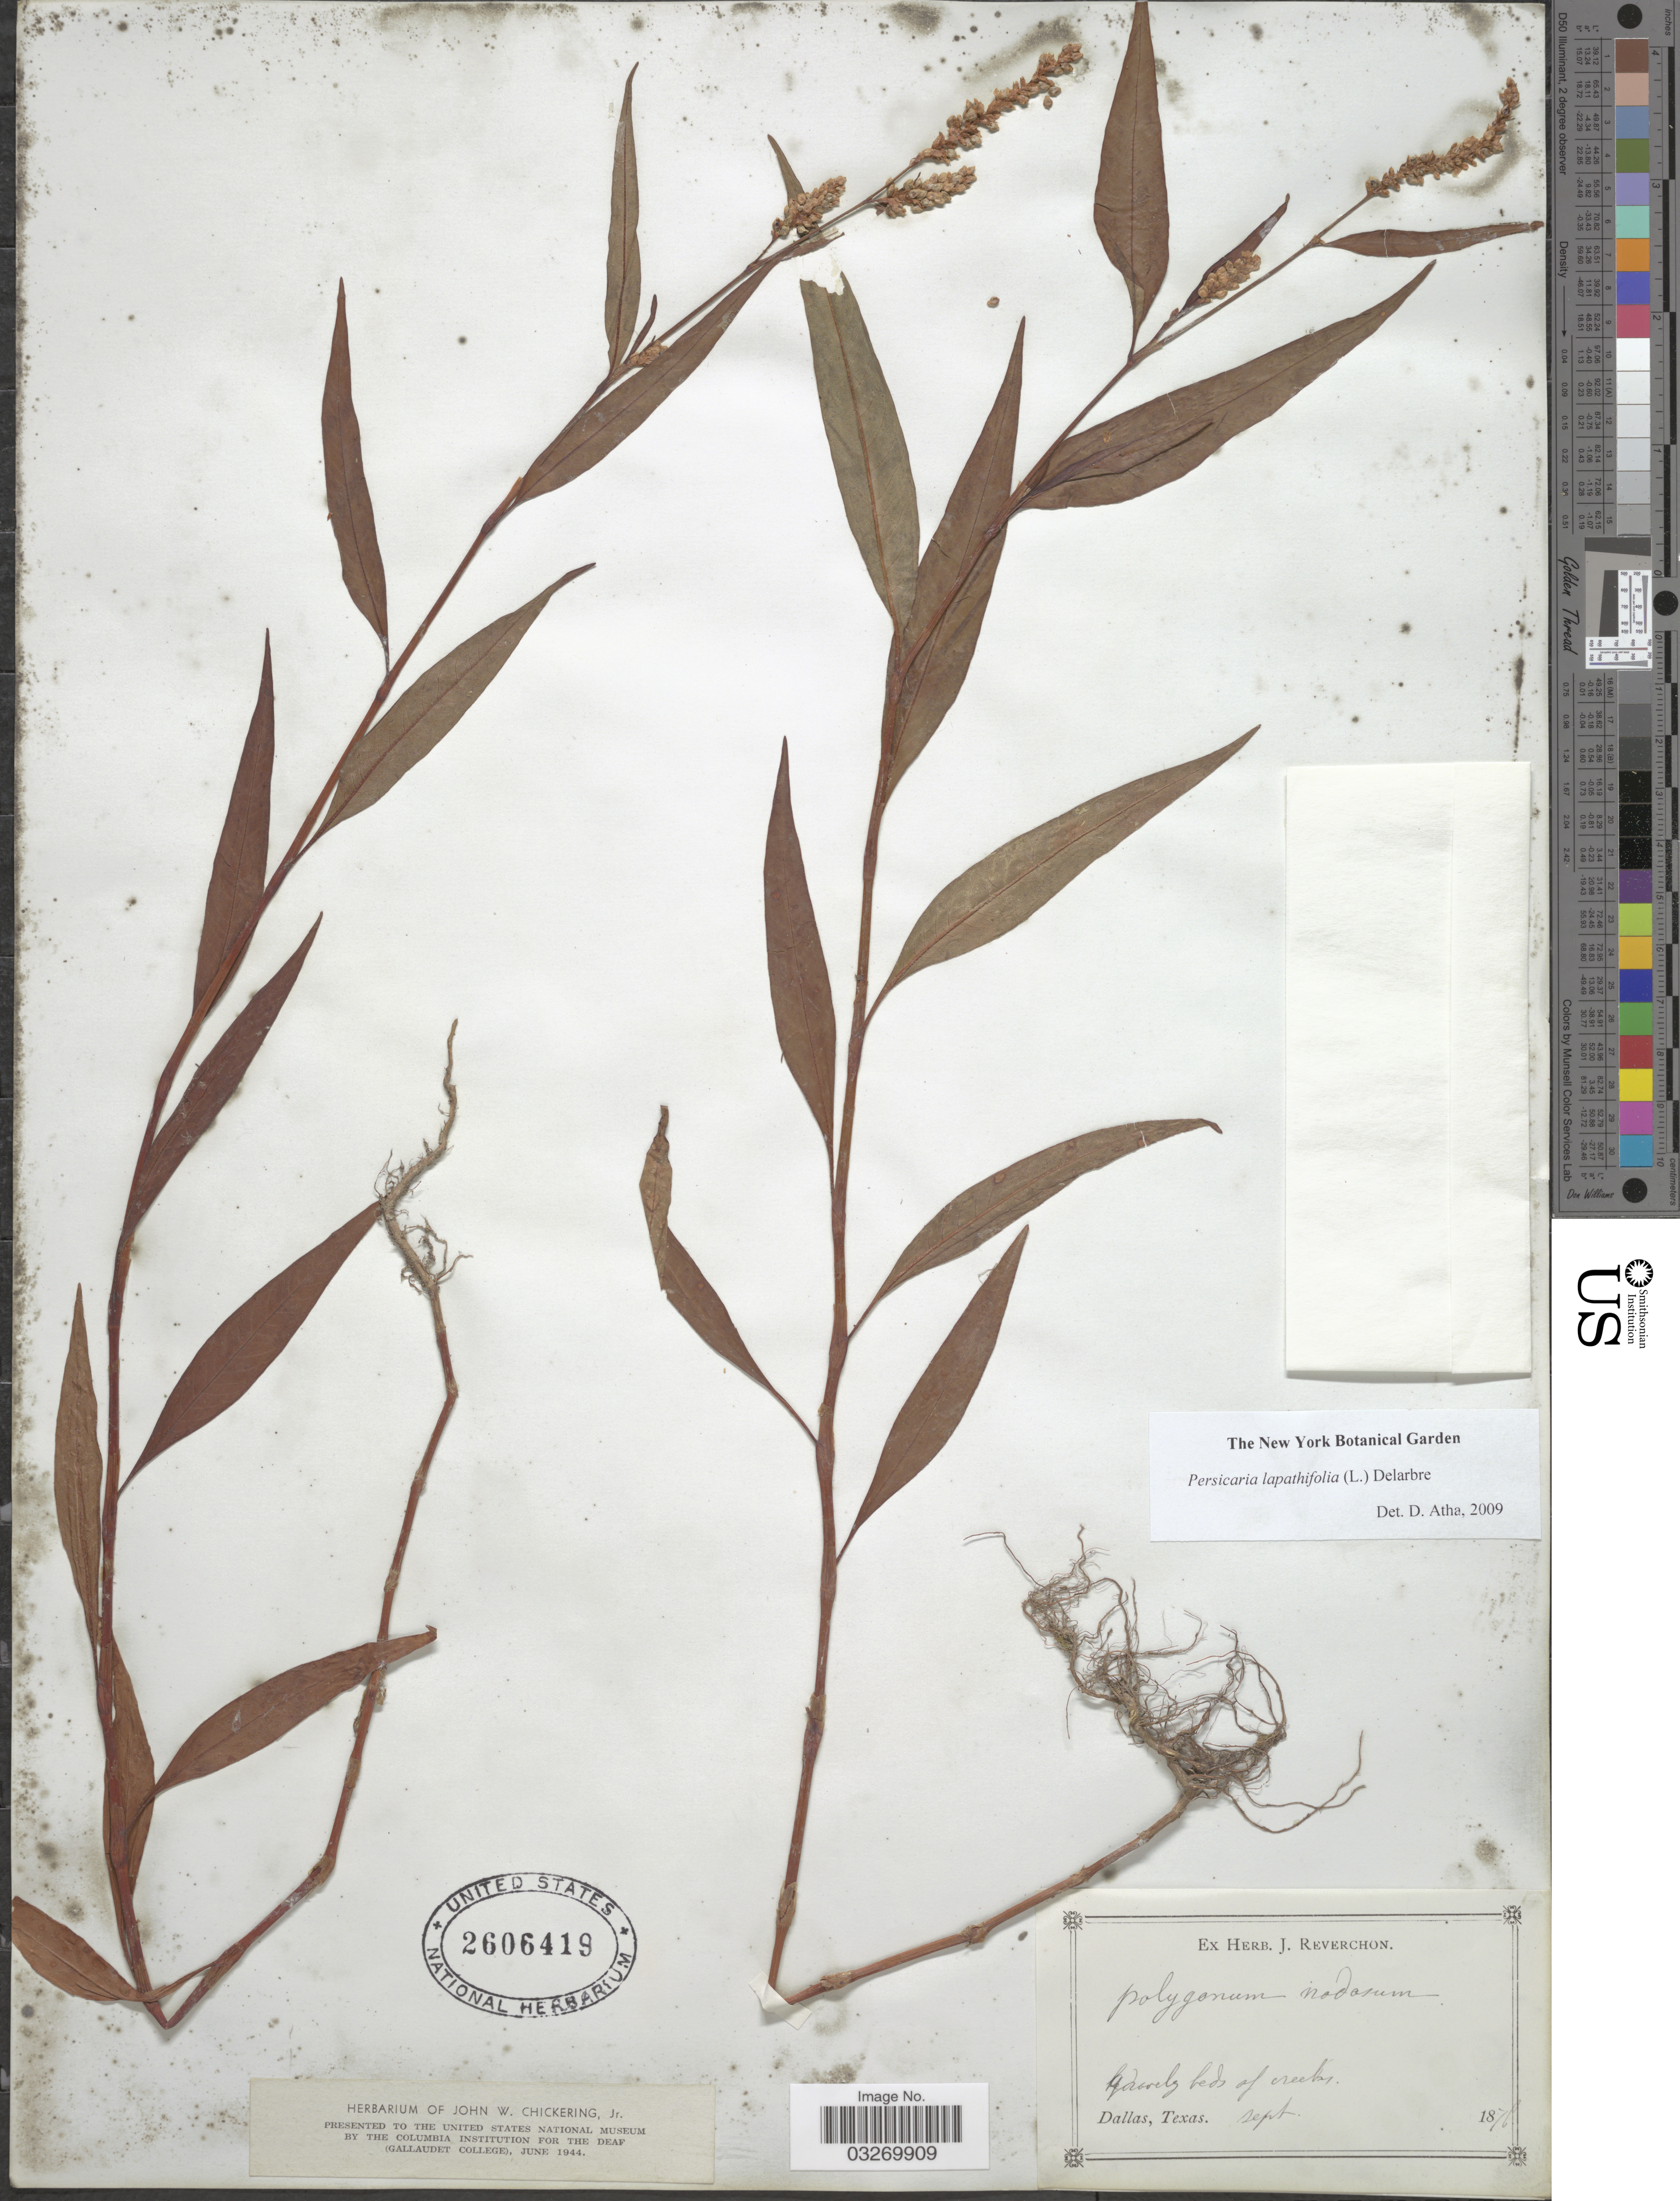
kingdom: Plantae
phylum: Tracheophyta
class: Magnoliopsida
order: Caryophyllales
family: Polygonaceae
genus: Persicaria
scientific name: Persicaria lapathifolia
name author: (L.) Delarbre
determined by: Atha, D. E.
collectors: ex herb. J. Reverchon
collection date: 1876-09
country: United States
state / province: Texas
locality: Dallas.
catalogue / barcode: US 2606419